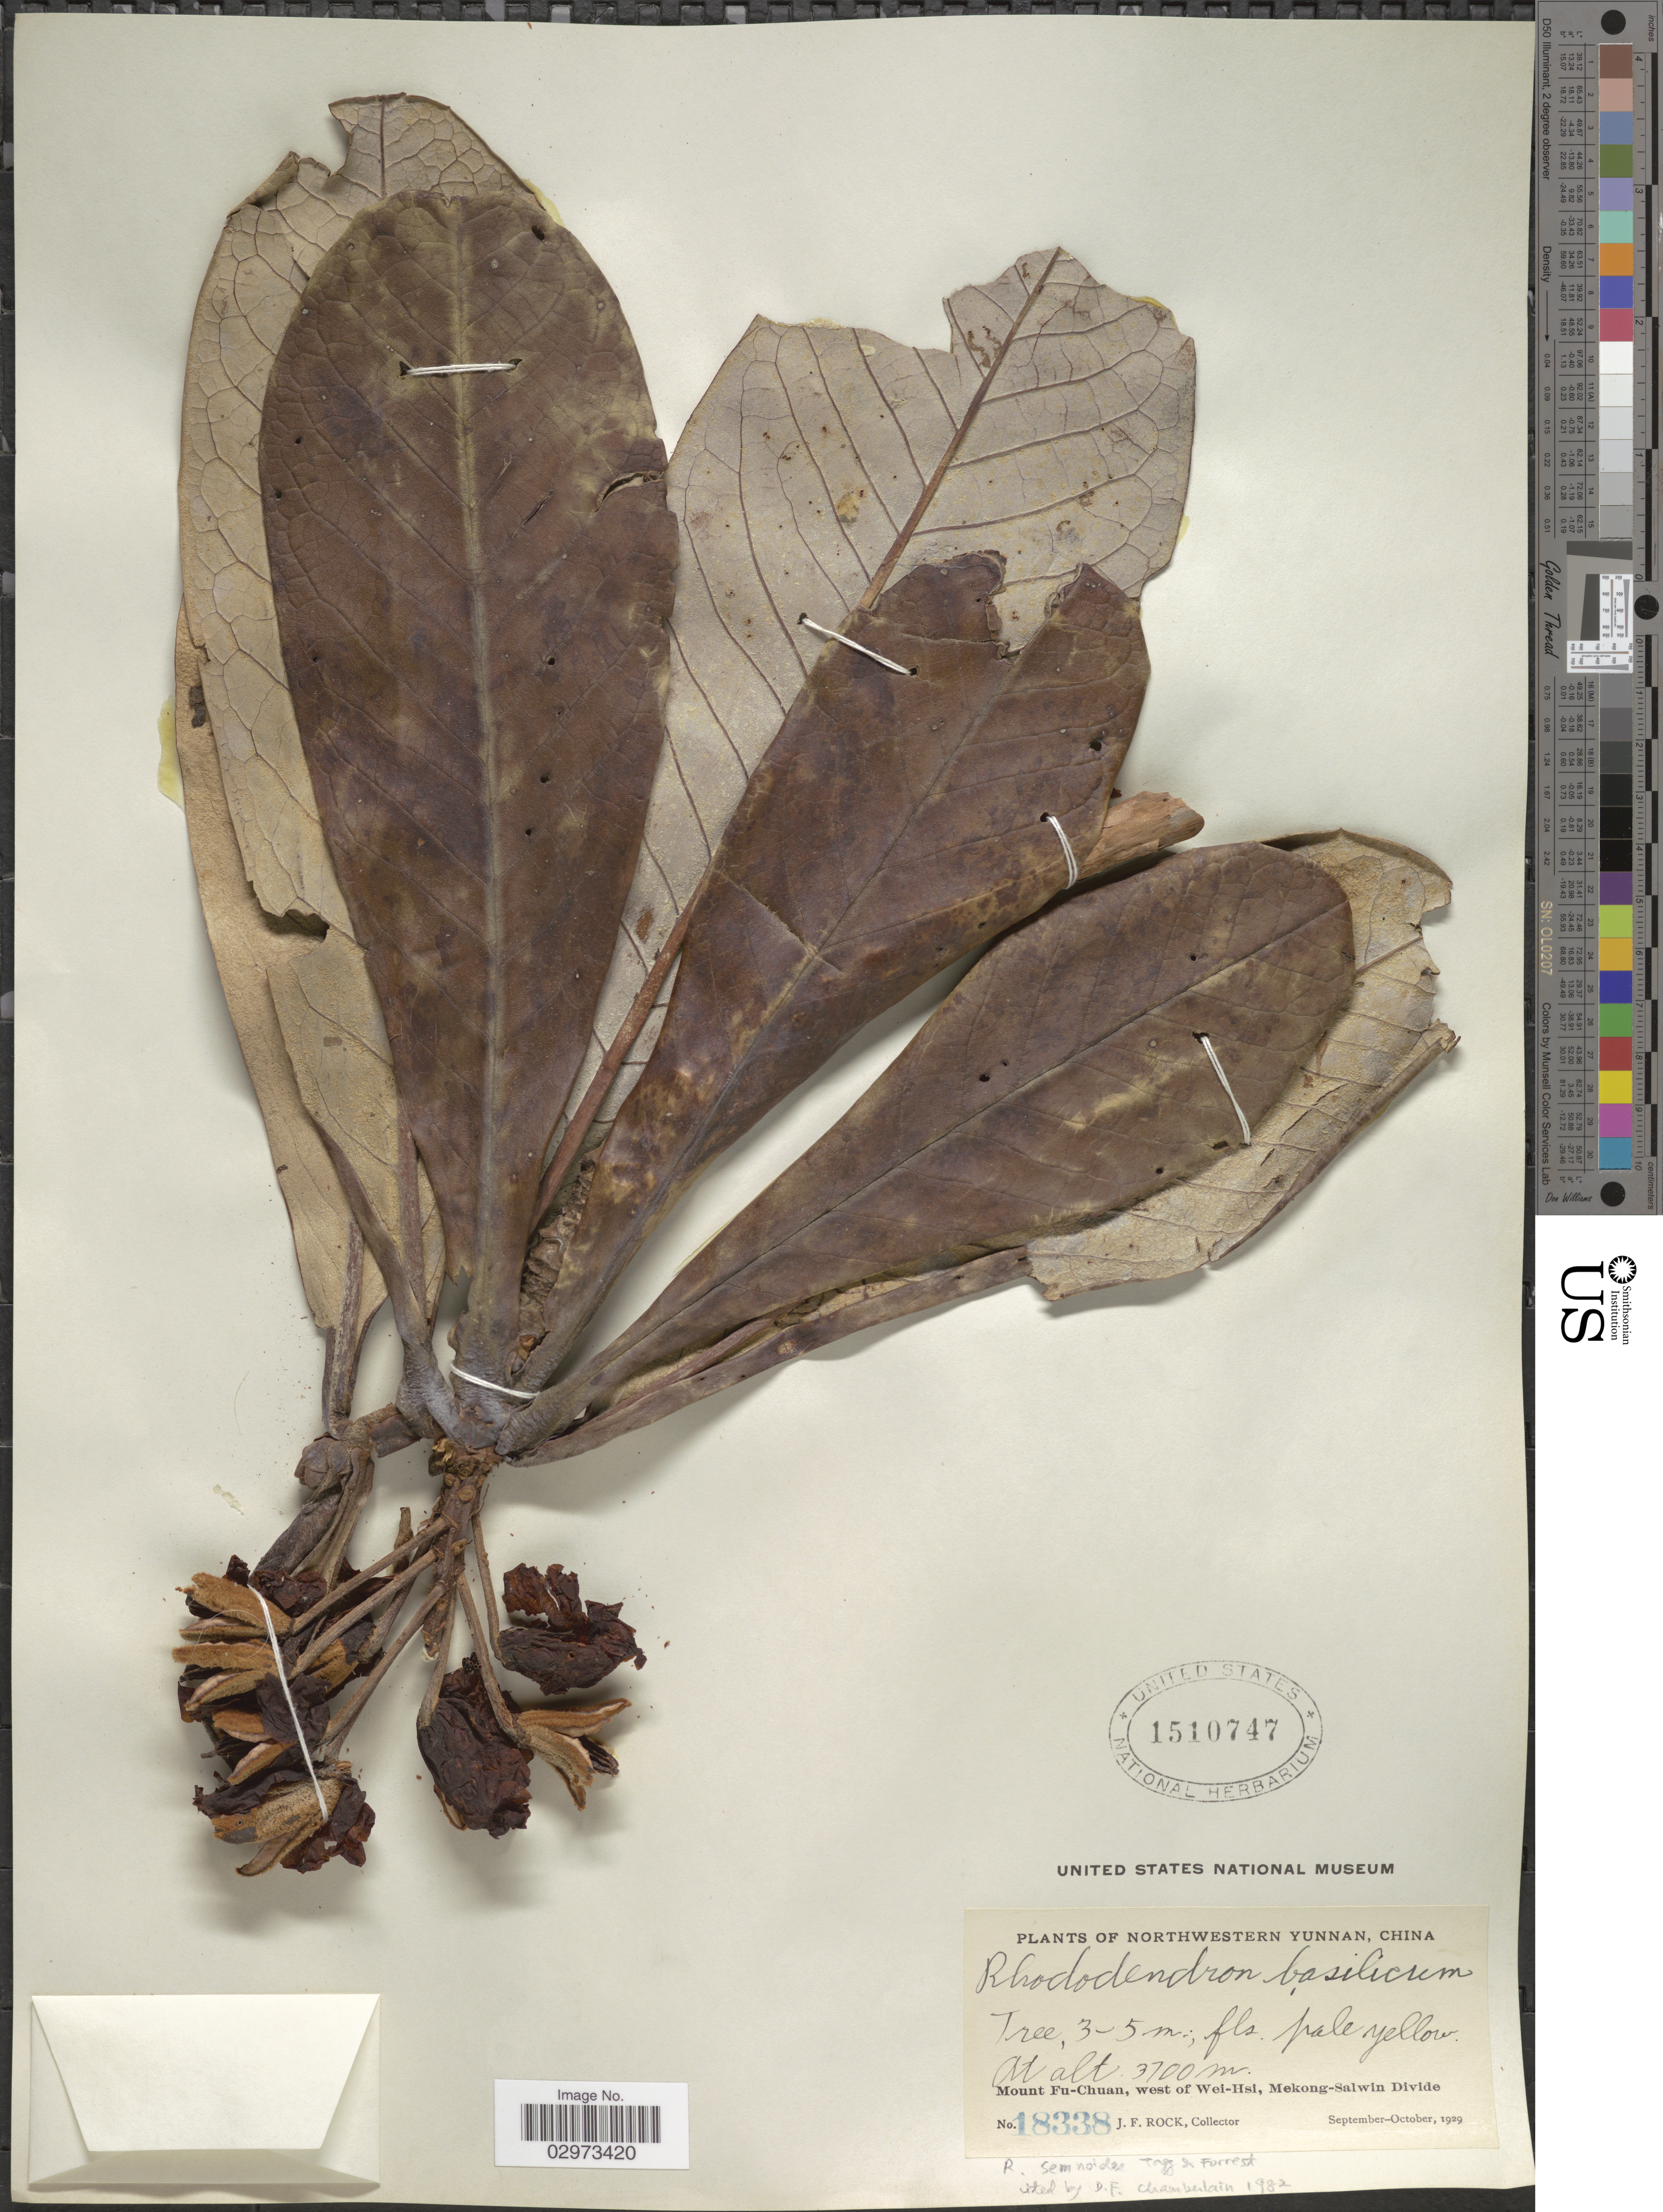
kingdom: Plantae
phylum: Tracheophyta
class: Magnoliopsida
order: Ericales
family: Ericaceae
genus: Rhododendron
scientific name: Rhododendron semnoides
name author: Tagg & Forrest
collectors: J. Rock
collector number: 18338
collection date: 1929-09/1929-10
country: China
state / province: Yunnan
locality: Northwestern Yunnan. Mount Fu-Chuan, west of Wei-Hsi, Mekong-Salwin Divide.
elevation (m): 3700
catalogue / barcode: US 1510747